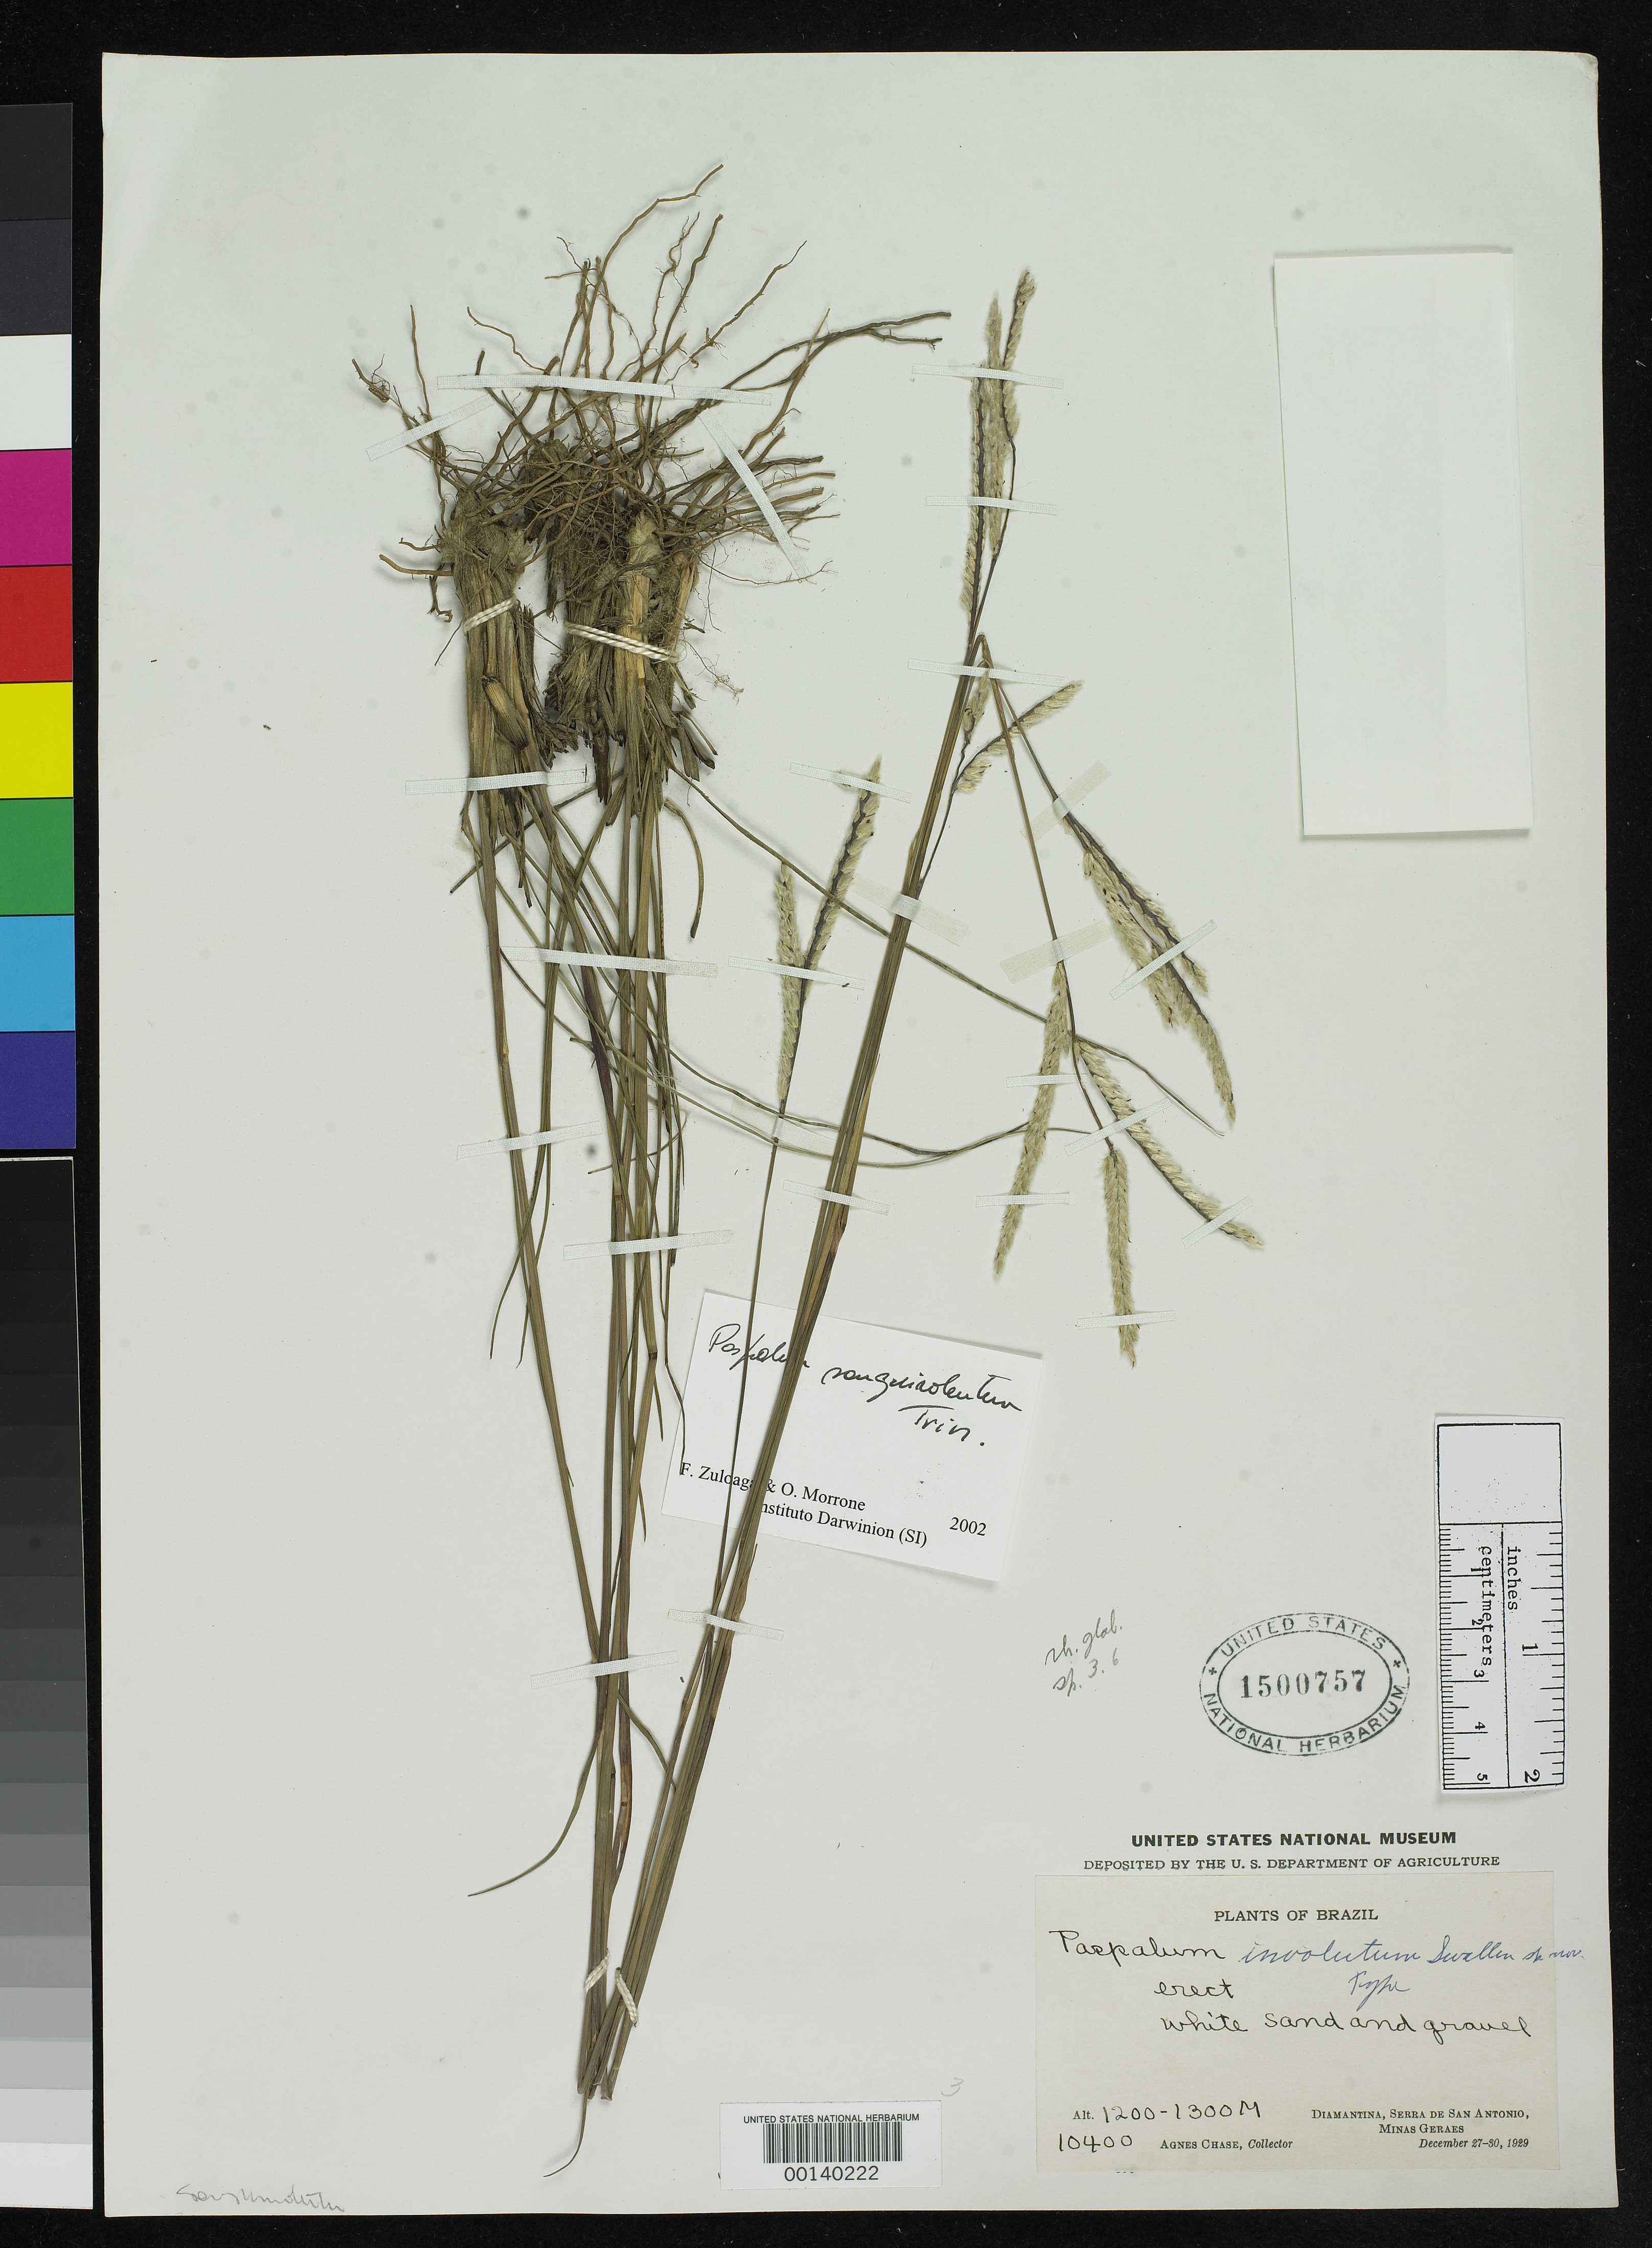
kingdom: Plantae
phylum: Tracheophyta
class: Liliopsida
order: Poales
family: Poaceae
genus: Paspalum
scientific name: Paspalum involutum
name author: Swallen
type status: Holotype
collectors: A. Chase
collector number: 10400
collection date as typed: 27 Dec 1929 to 30 Dec 1930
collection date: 1929-12-27/1930-12-30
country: Brazil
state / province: Minas Gerais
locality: Diamantina, Serra de San Antonio.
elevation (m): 1200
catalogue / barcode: US 1500757